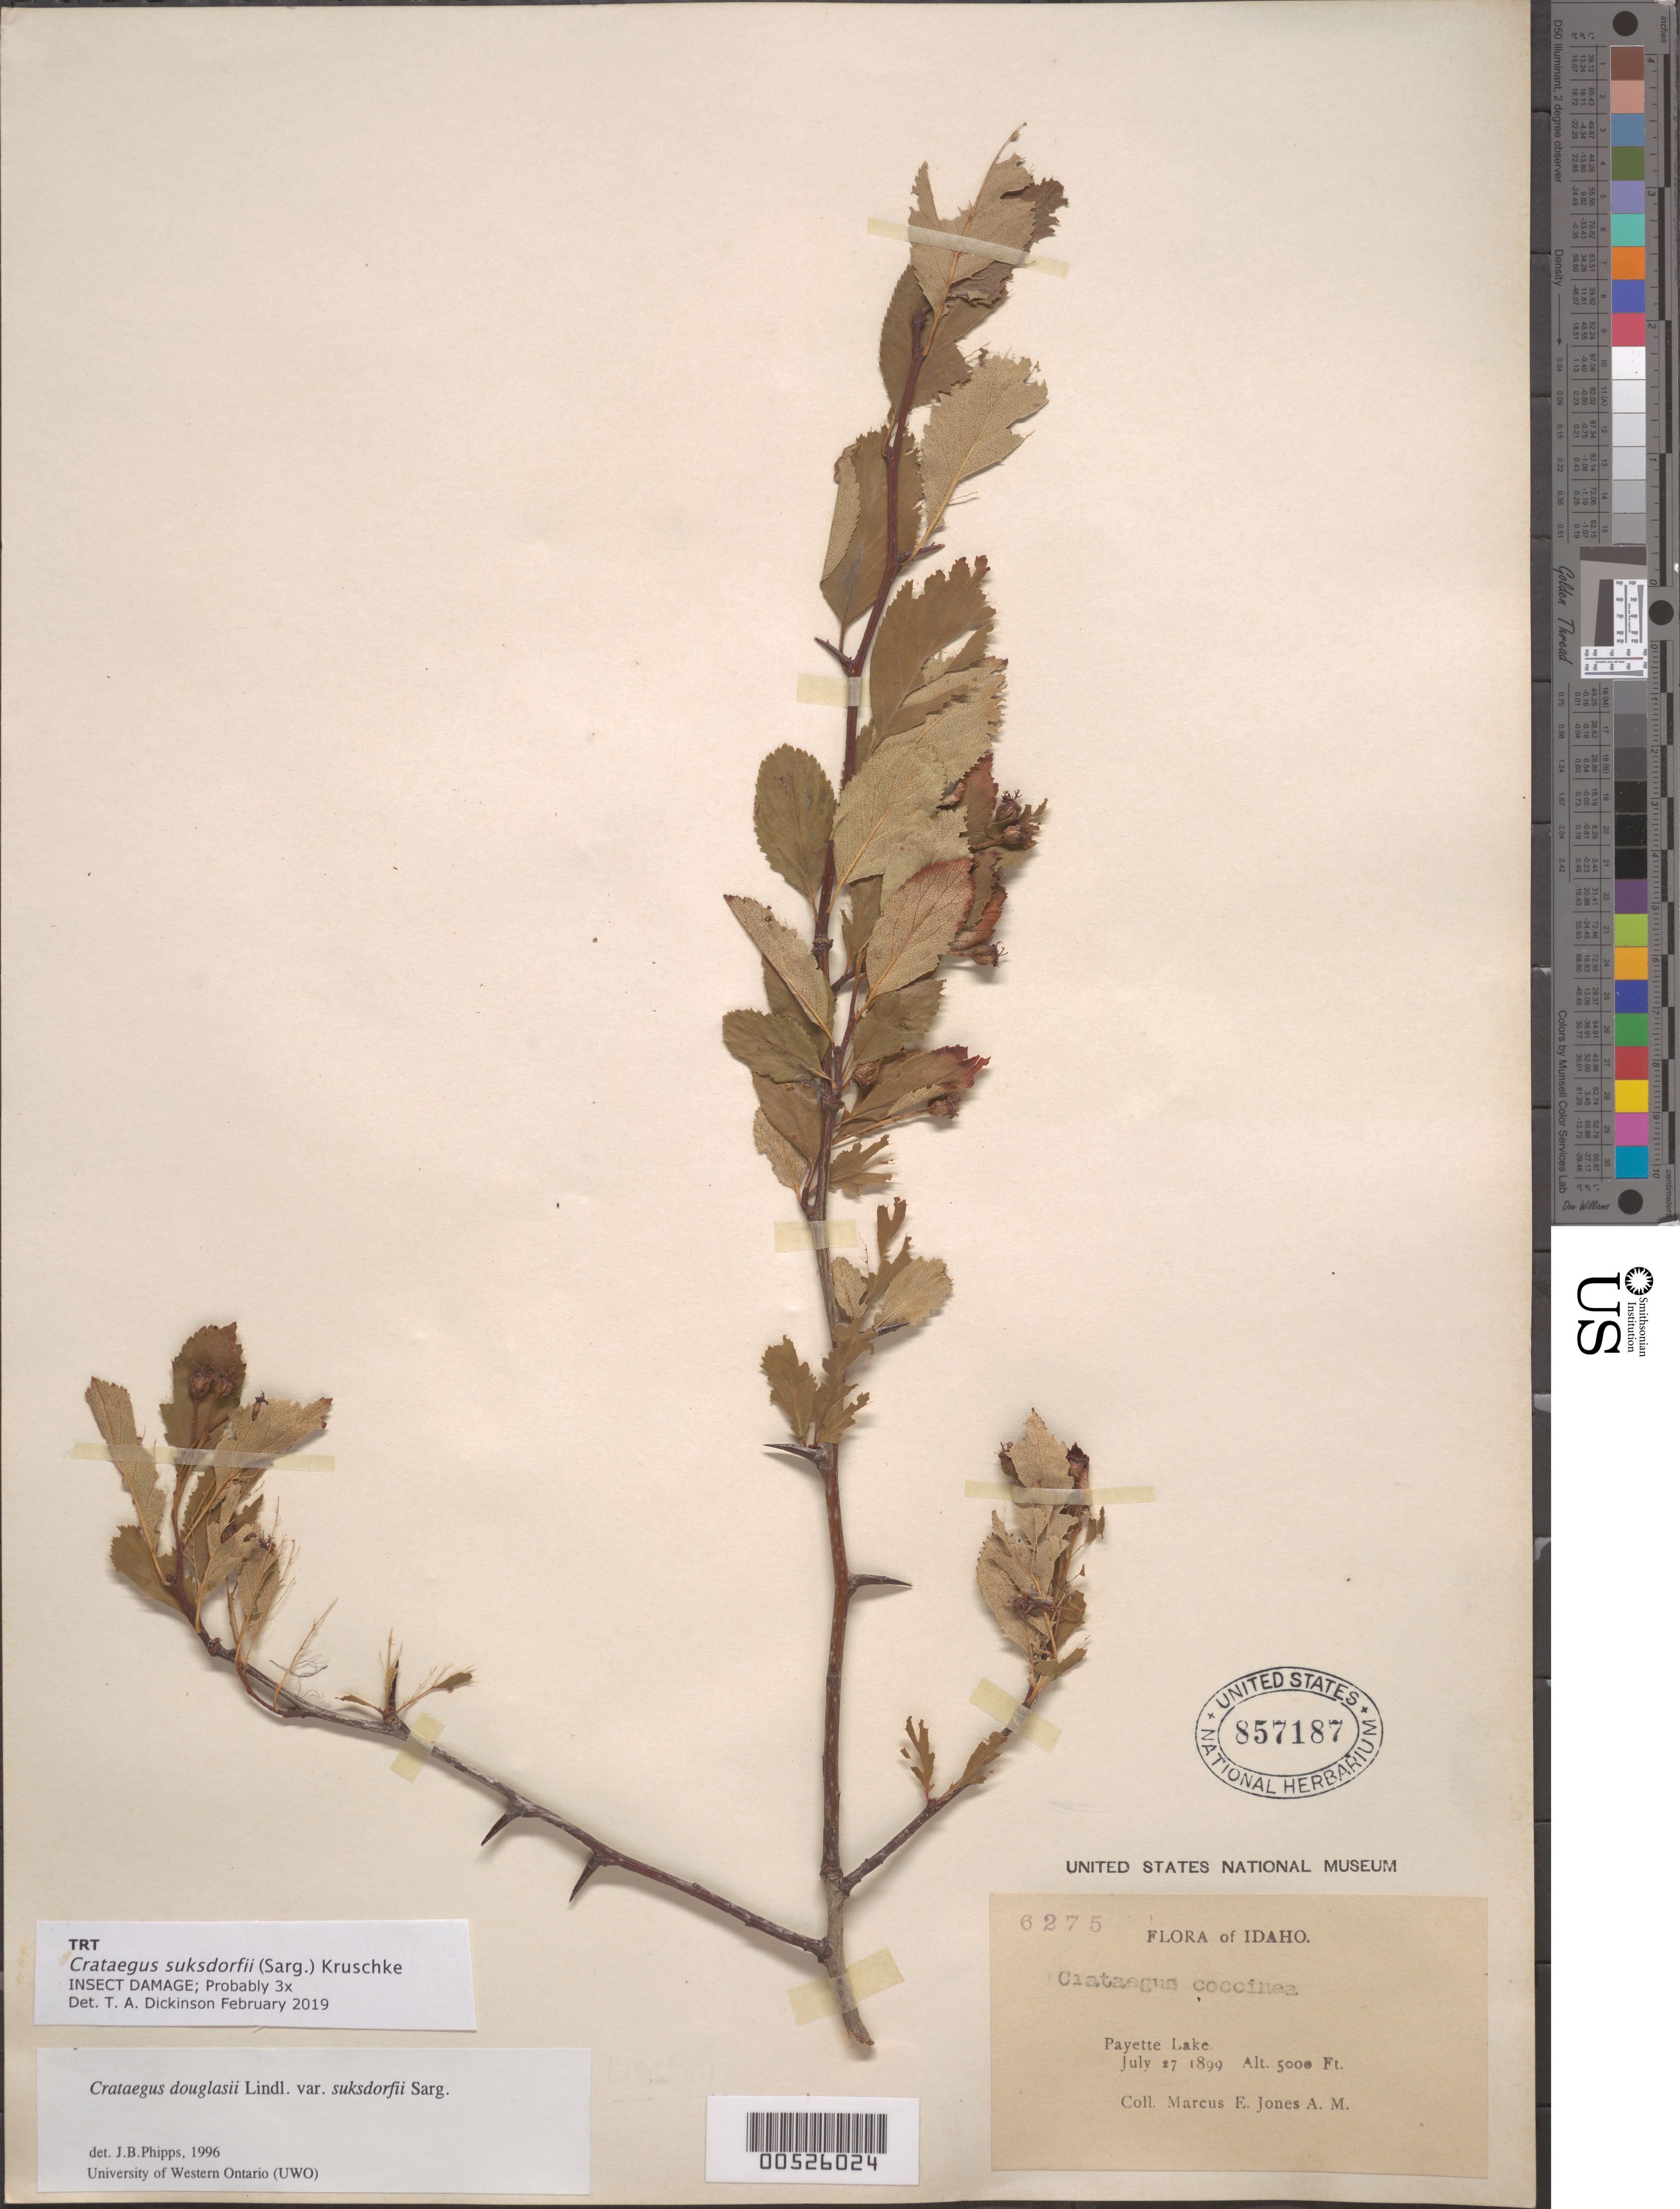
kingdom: Plantae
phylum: Tracheophyta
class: Magnoliopsida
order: Rosales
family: Rosaceae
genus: Crataegus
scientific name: Crataegus suksdorfii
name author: (Sarg.) Kruschke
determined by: Dickinson, Timothy A., Assistant Curator (TRT), University of Toronto (CANADA)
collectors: M. E. Jones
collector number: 6275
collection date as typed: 27 Jul 1899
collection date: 1899-07-27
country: United States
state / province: Idaho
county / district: Valley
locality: Payette Lake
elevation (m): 1524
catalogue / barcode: US 857187